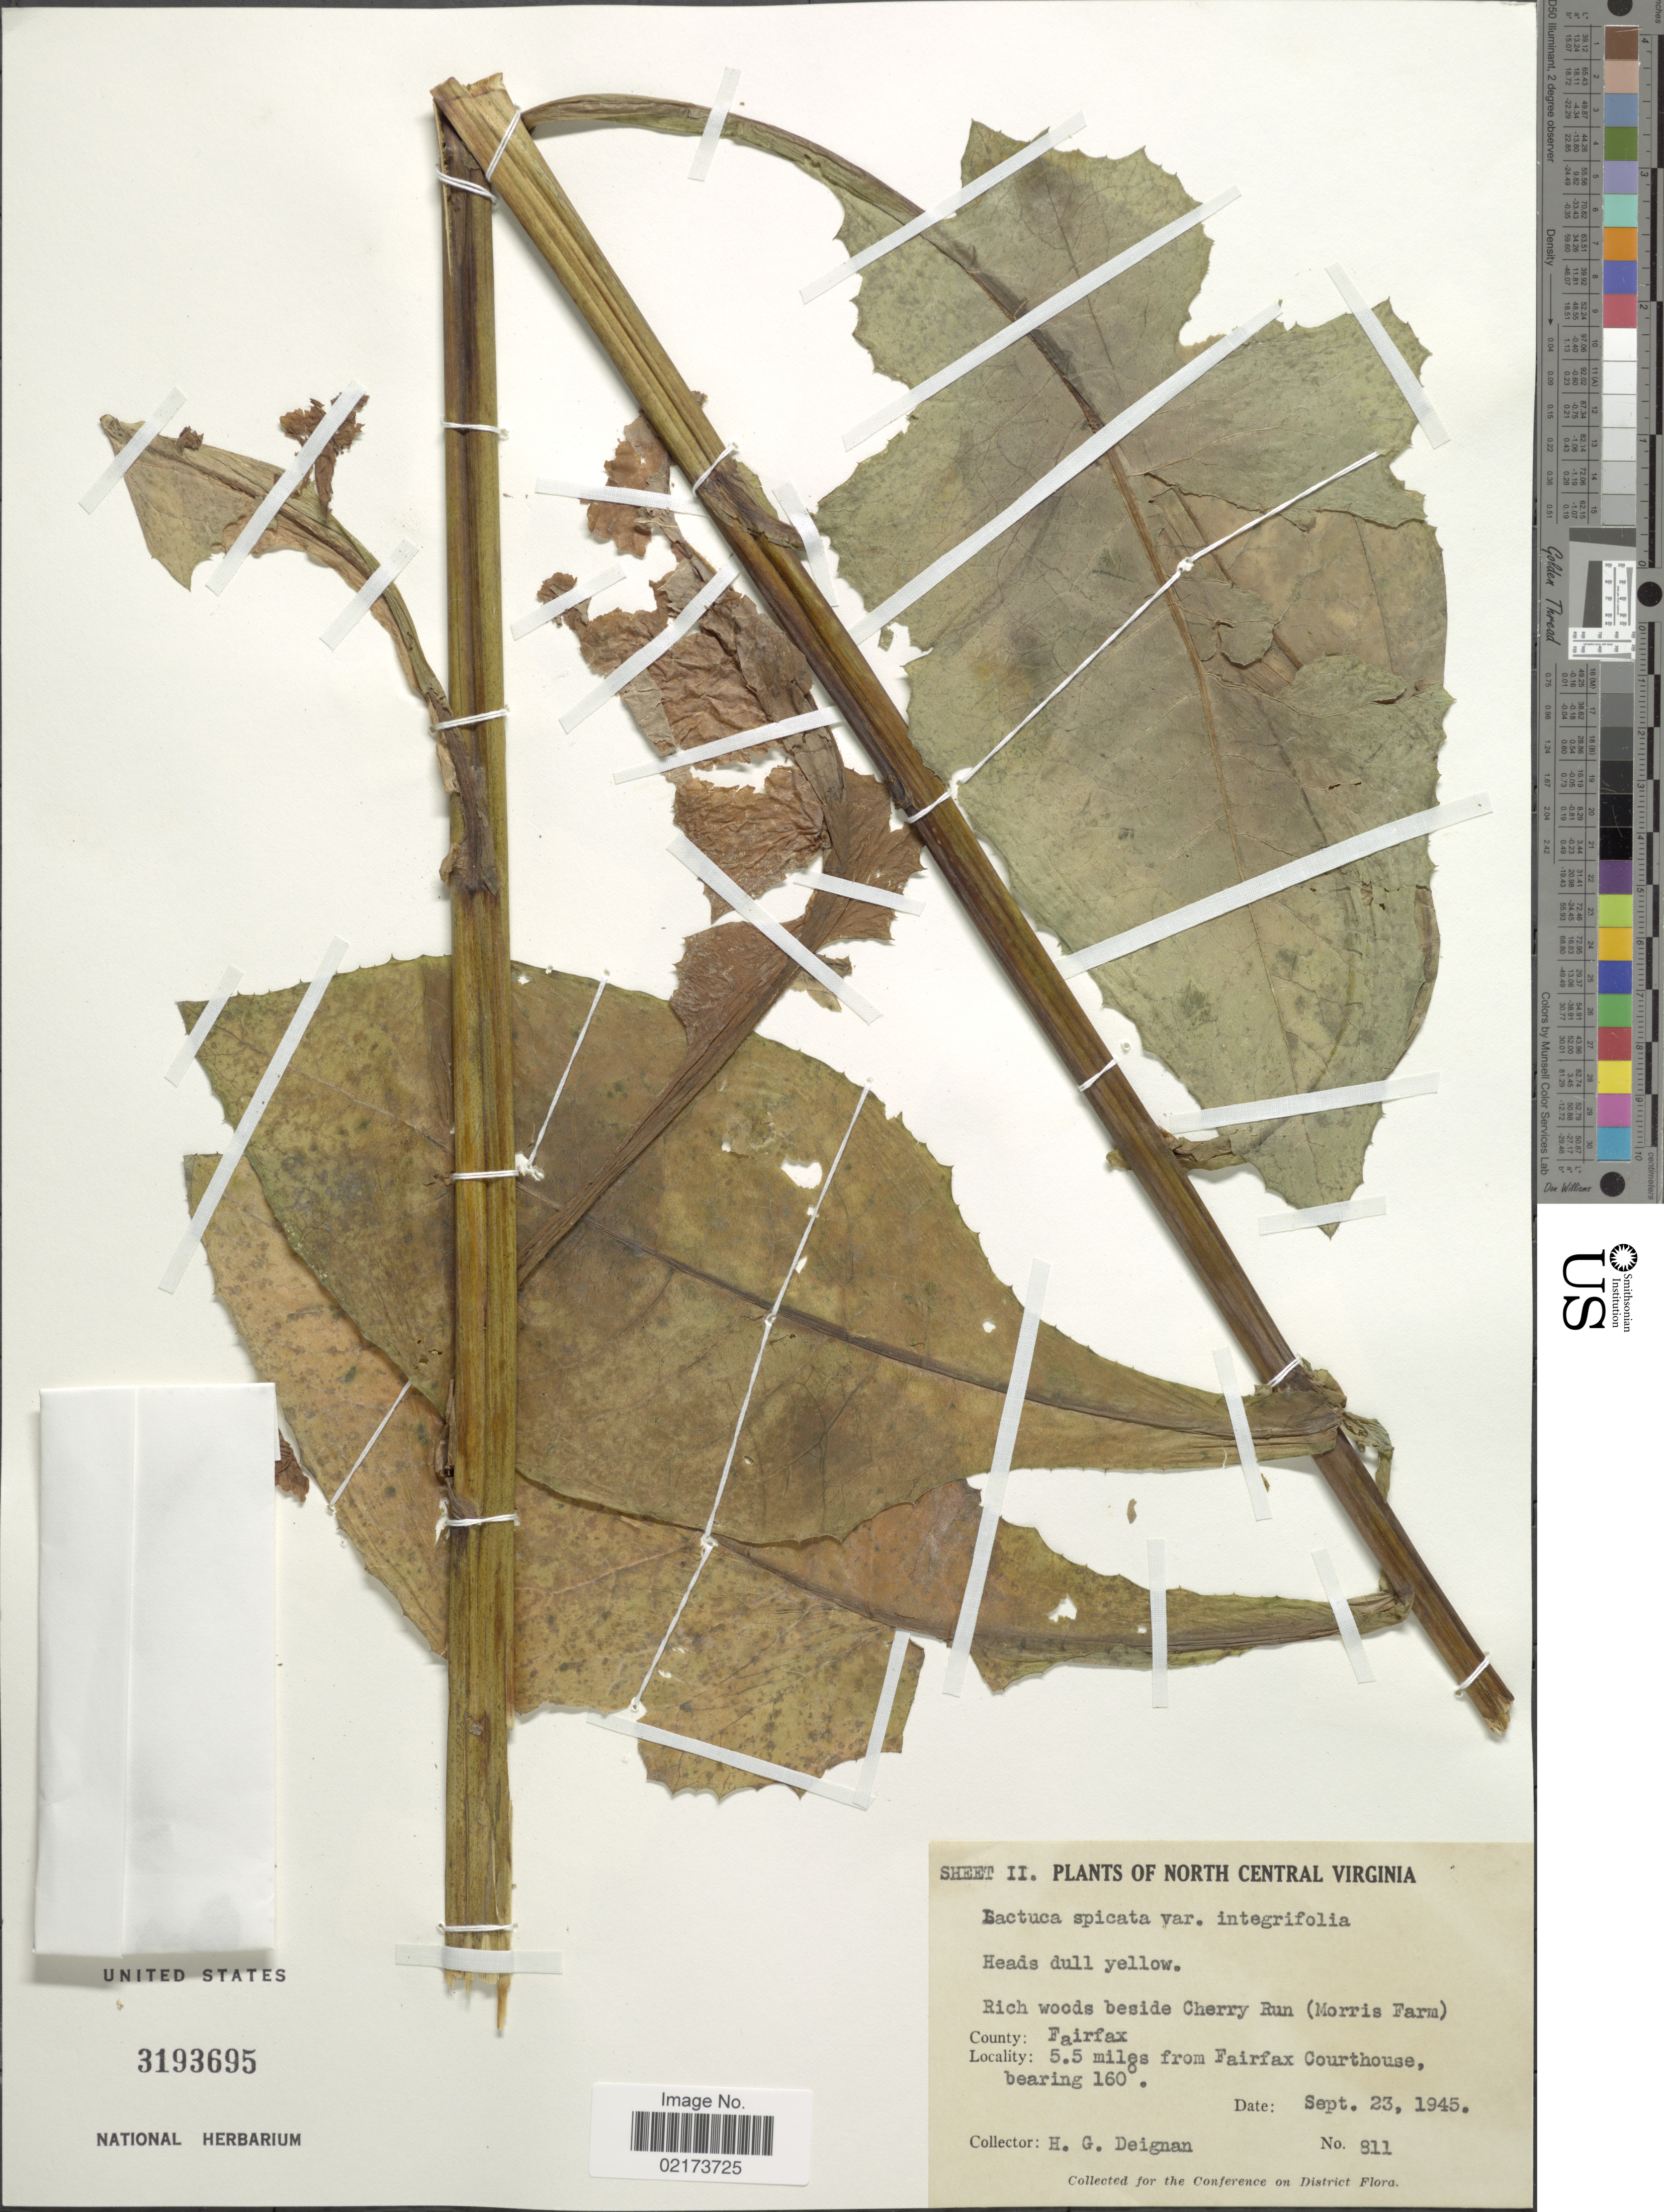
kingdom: Plantae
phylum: Tracheophyta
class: Magnoliopsida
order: Asterales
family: Asteraceae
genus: Lactuca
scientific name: Lactuca sp.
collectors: H. Deignan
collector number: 811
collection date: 1945-09-23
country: United States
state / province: Virginia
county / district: Fairfax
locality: North Central Virginia, beside Cherry Run (Morris Farm), County Fairfax, 5.5 miles from Fairfax Courthouse, bearing 160°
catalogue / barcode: US 3193695